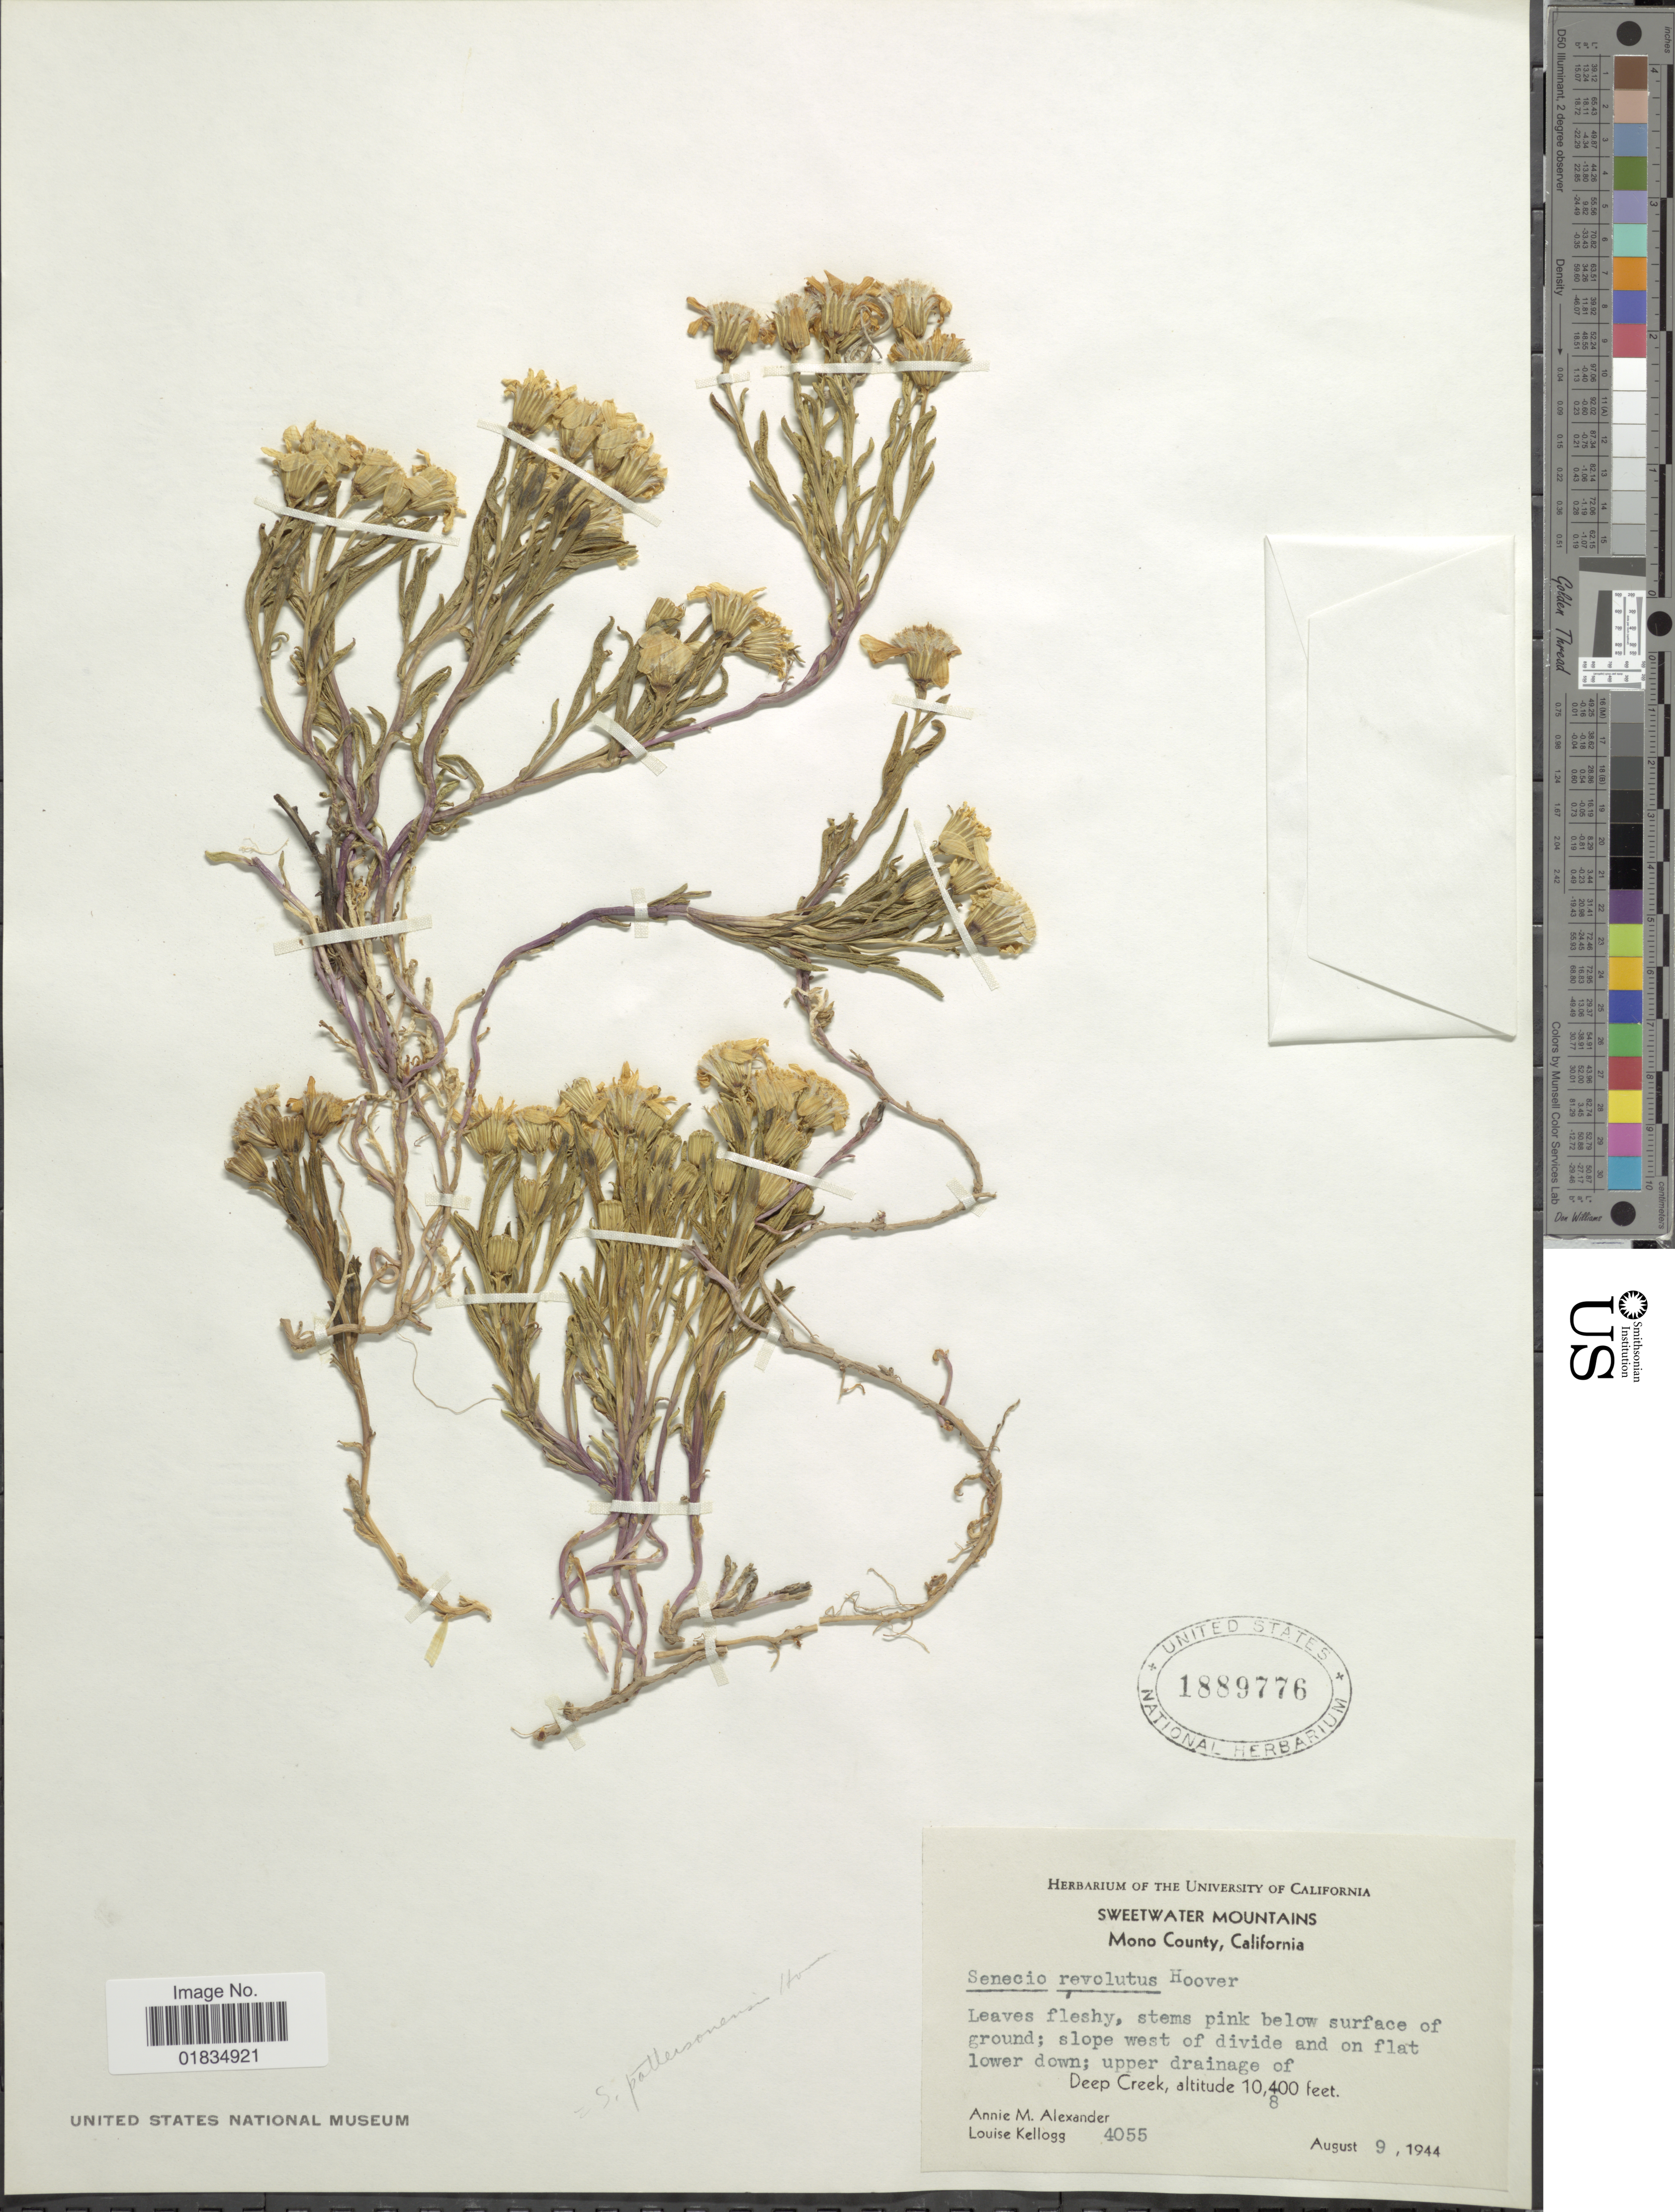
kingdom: Plantae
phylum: Tracheophyta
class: Magnoliopsida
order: Asterales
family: Asteraceae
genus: Senecio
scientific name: Senecio pattersonensis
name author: Hoover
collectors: A. M. Alexander & L. Kellogg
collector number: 4055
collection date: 1944-08-09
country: United States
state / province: California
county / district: Mono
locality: Mono County, Sweetwater Mountains, Upper drainage of Deep Creek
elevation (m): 3292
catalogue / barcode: US 1889776